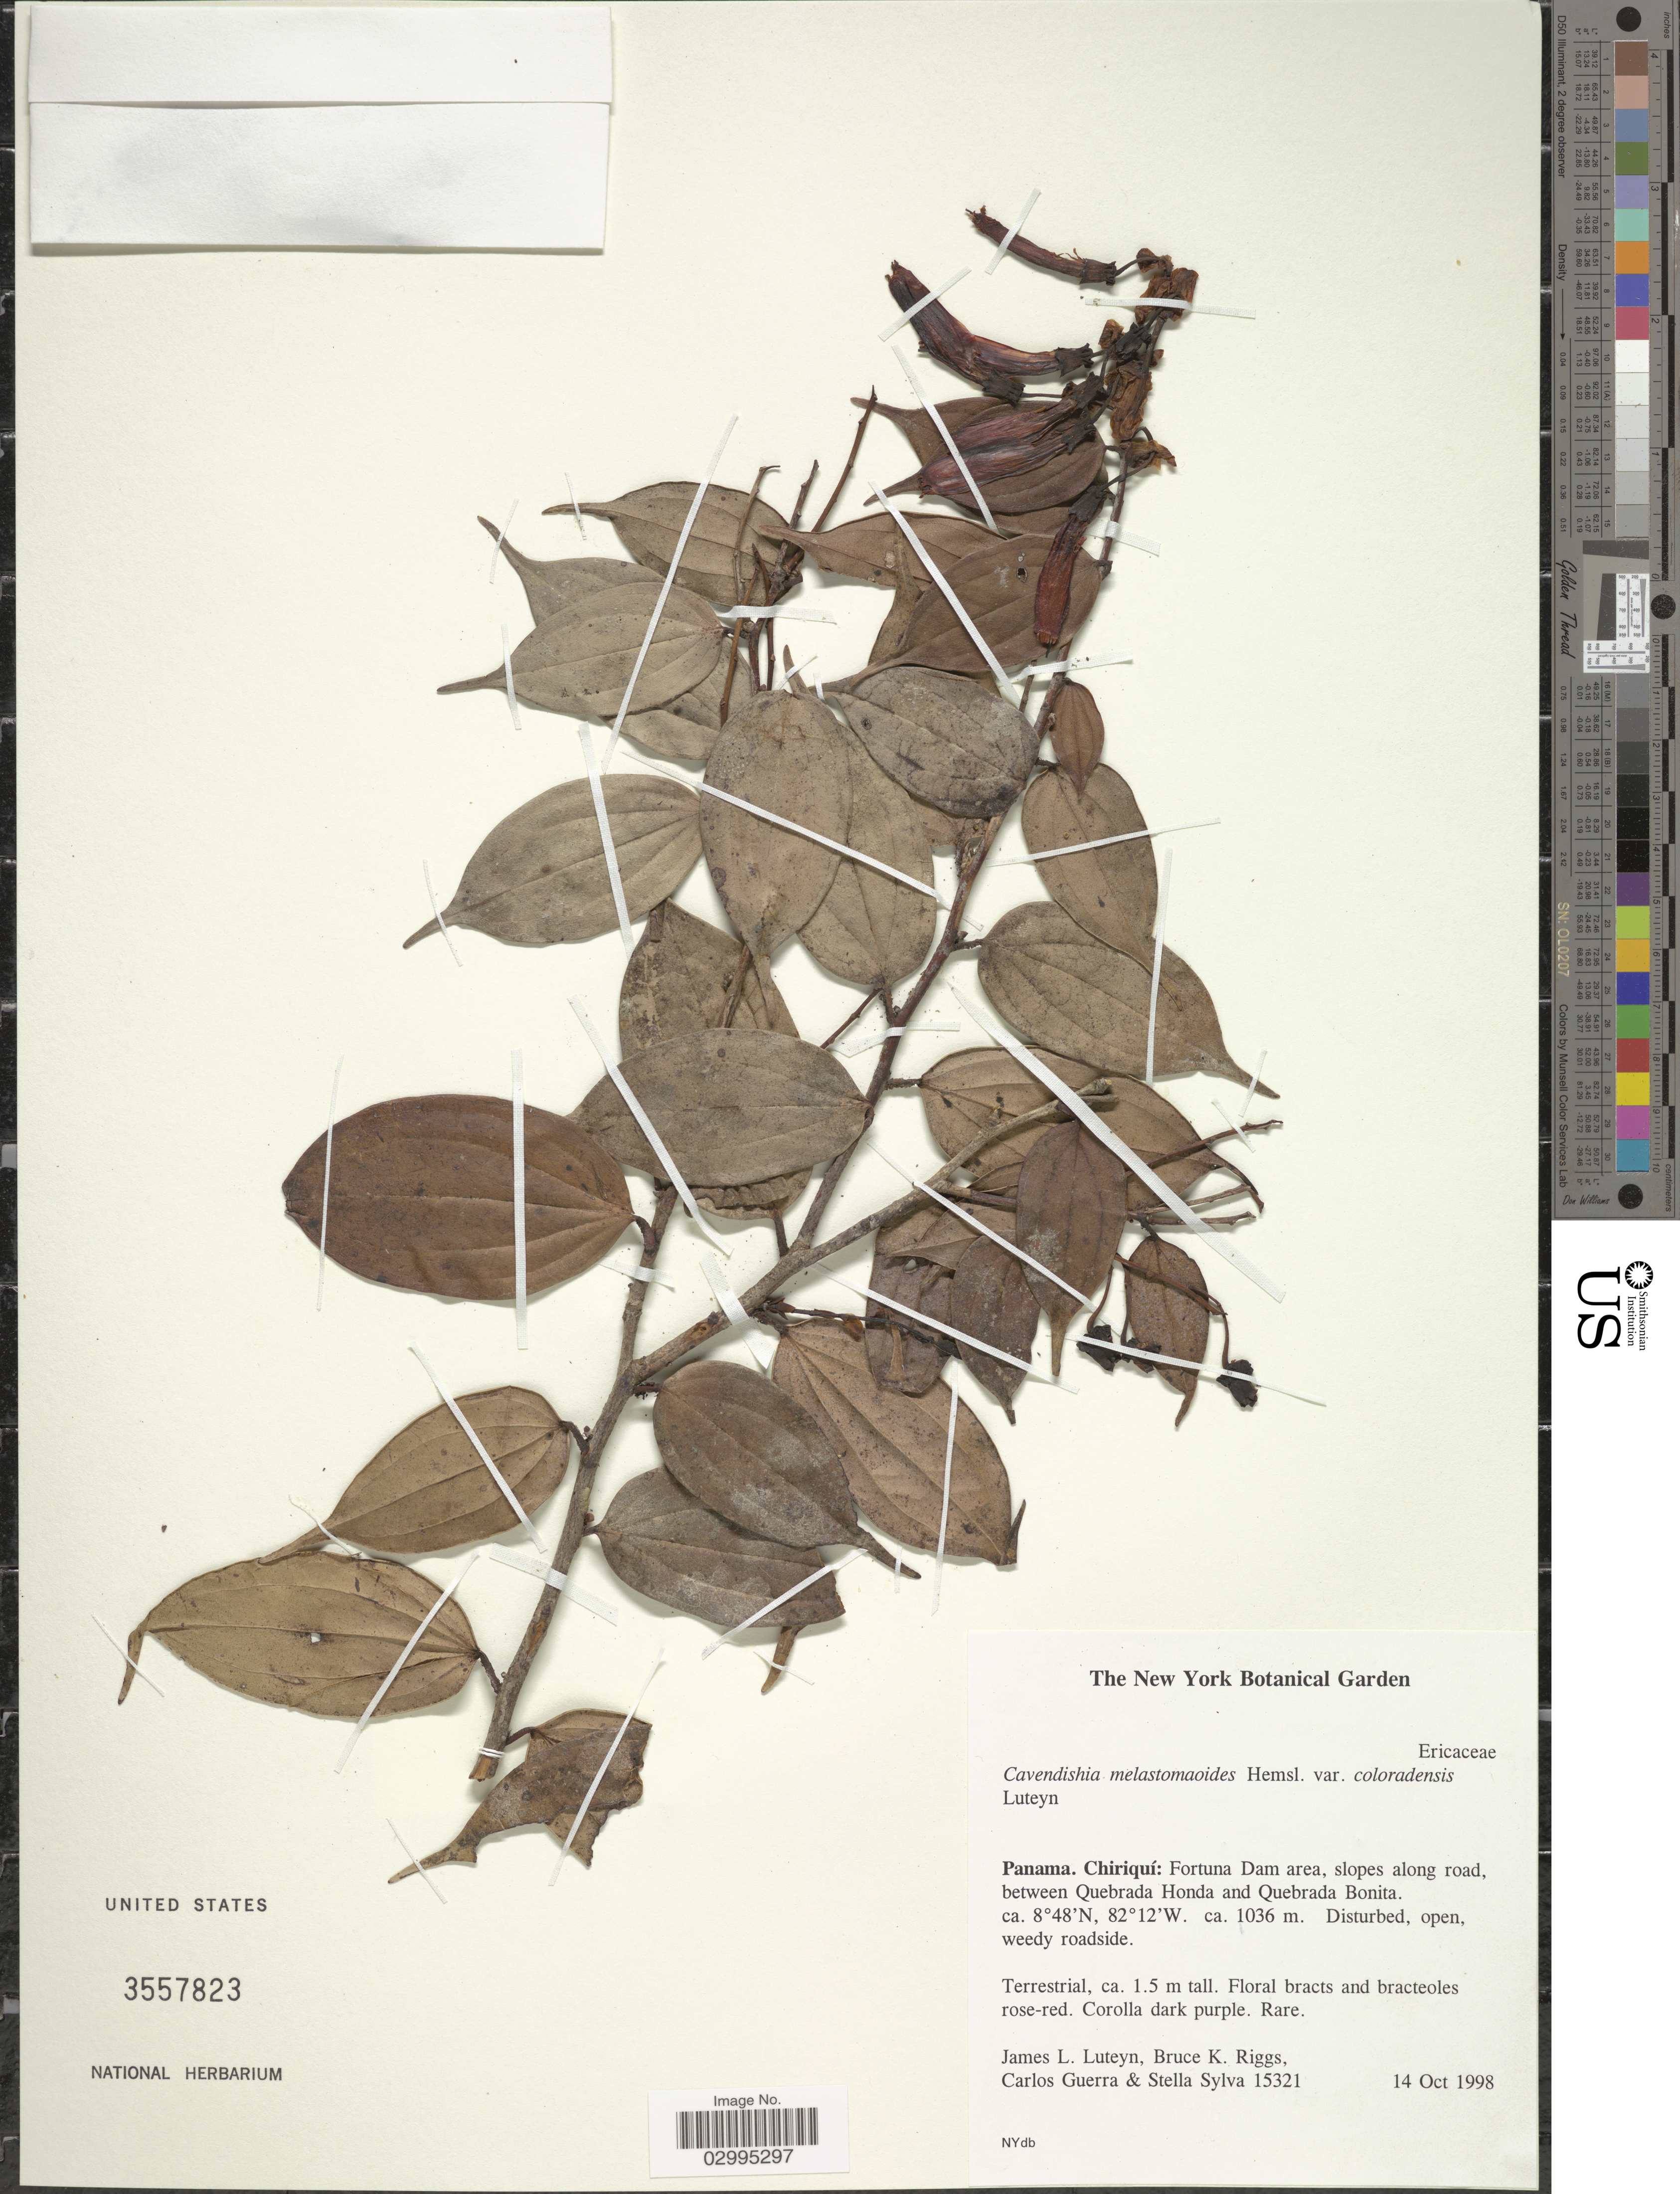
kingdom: Plantae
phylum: Tracheophyta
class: Magnoliopsida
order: Ericales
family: Ericaceae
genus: Cavendishia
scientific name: Cavendishia melastomoides var. coloradensis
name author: Luteyn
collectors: J. L. Luteyn, B. Riggs, C. Guerra & S. Sylva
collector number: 15321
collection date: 1998-10-14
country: Panama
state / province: Chiriqui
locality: Fortuna Dam area, slopes along road, between Quebrada Honda and Quebrada Bonita.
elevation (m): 1036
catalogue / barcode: US 3557823